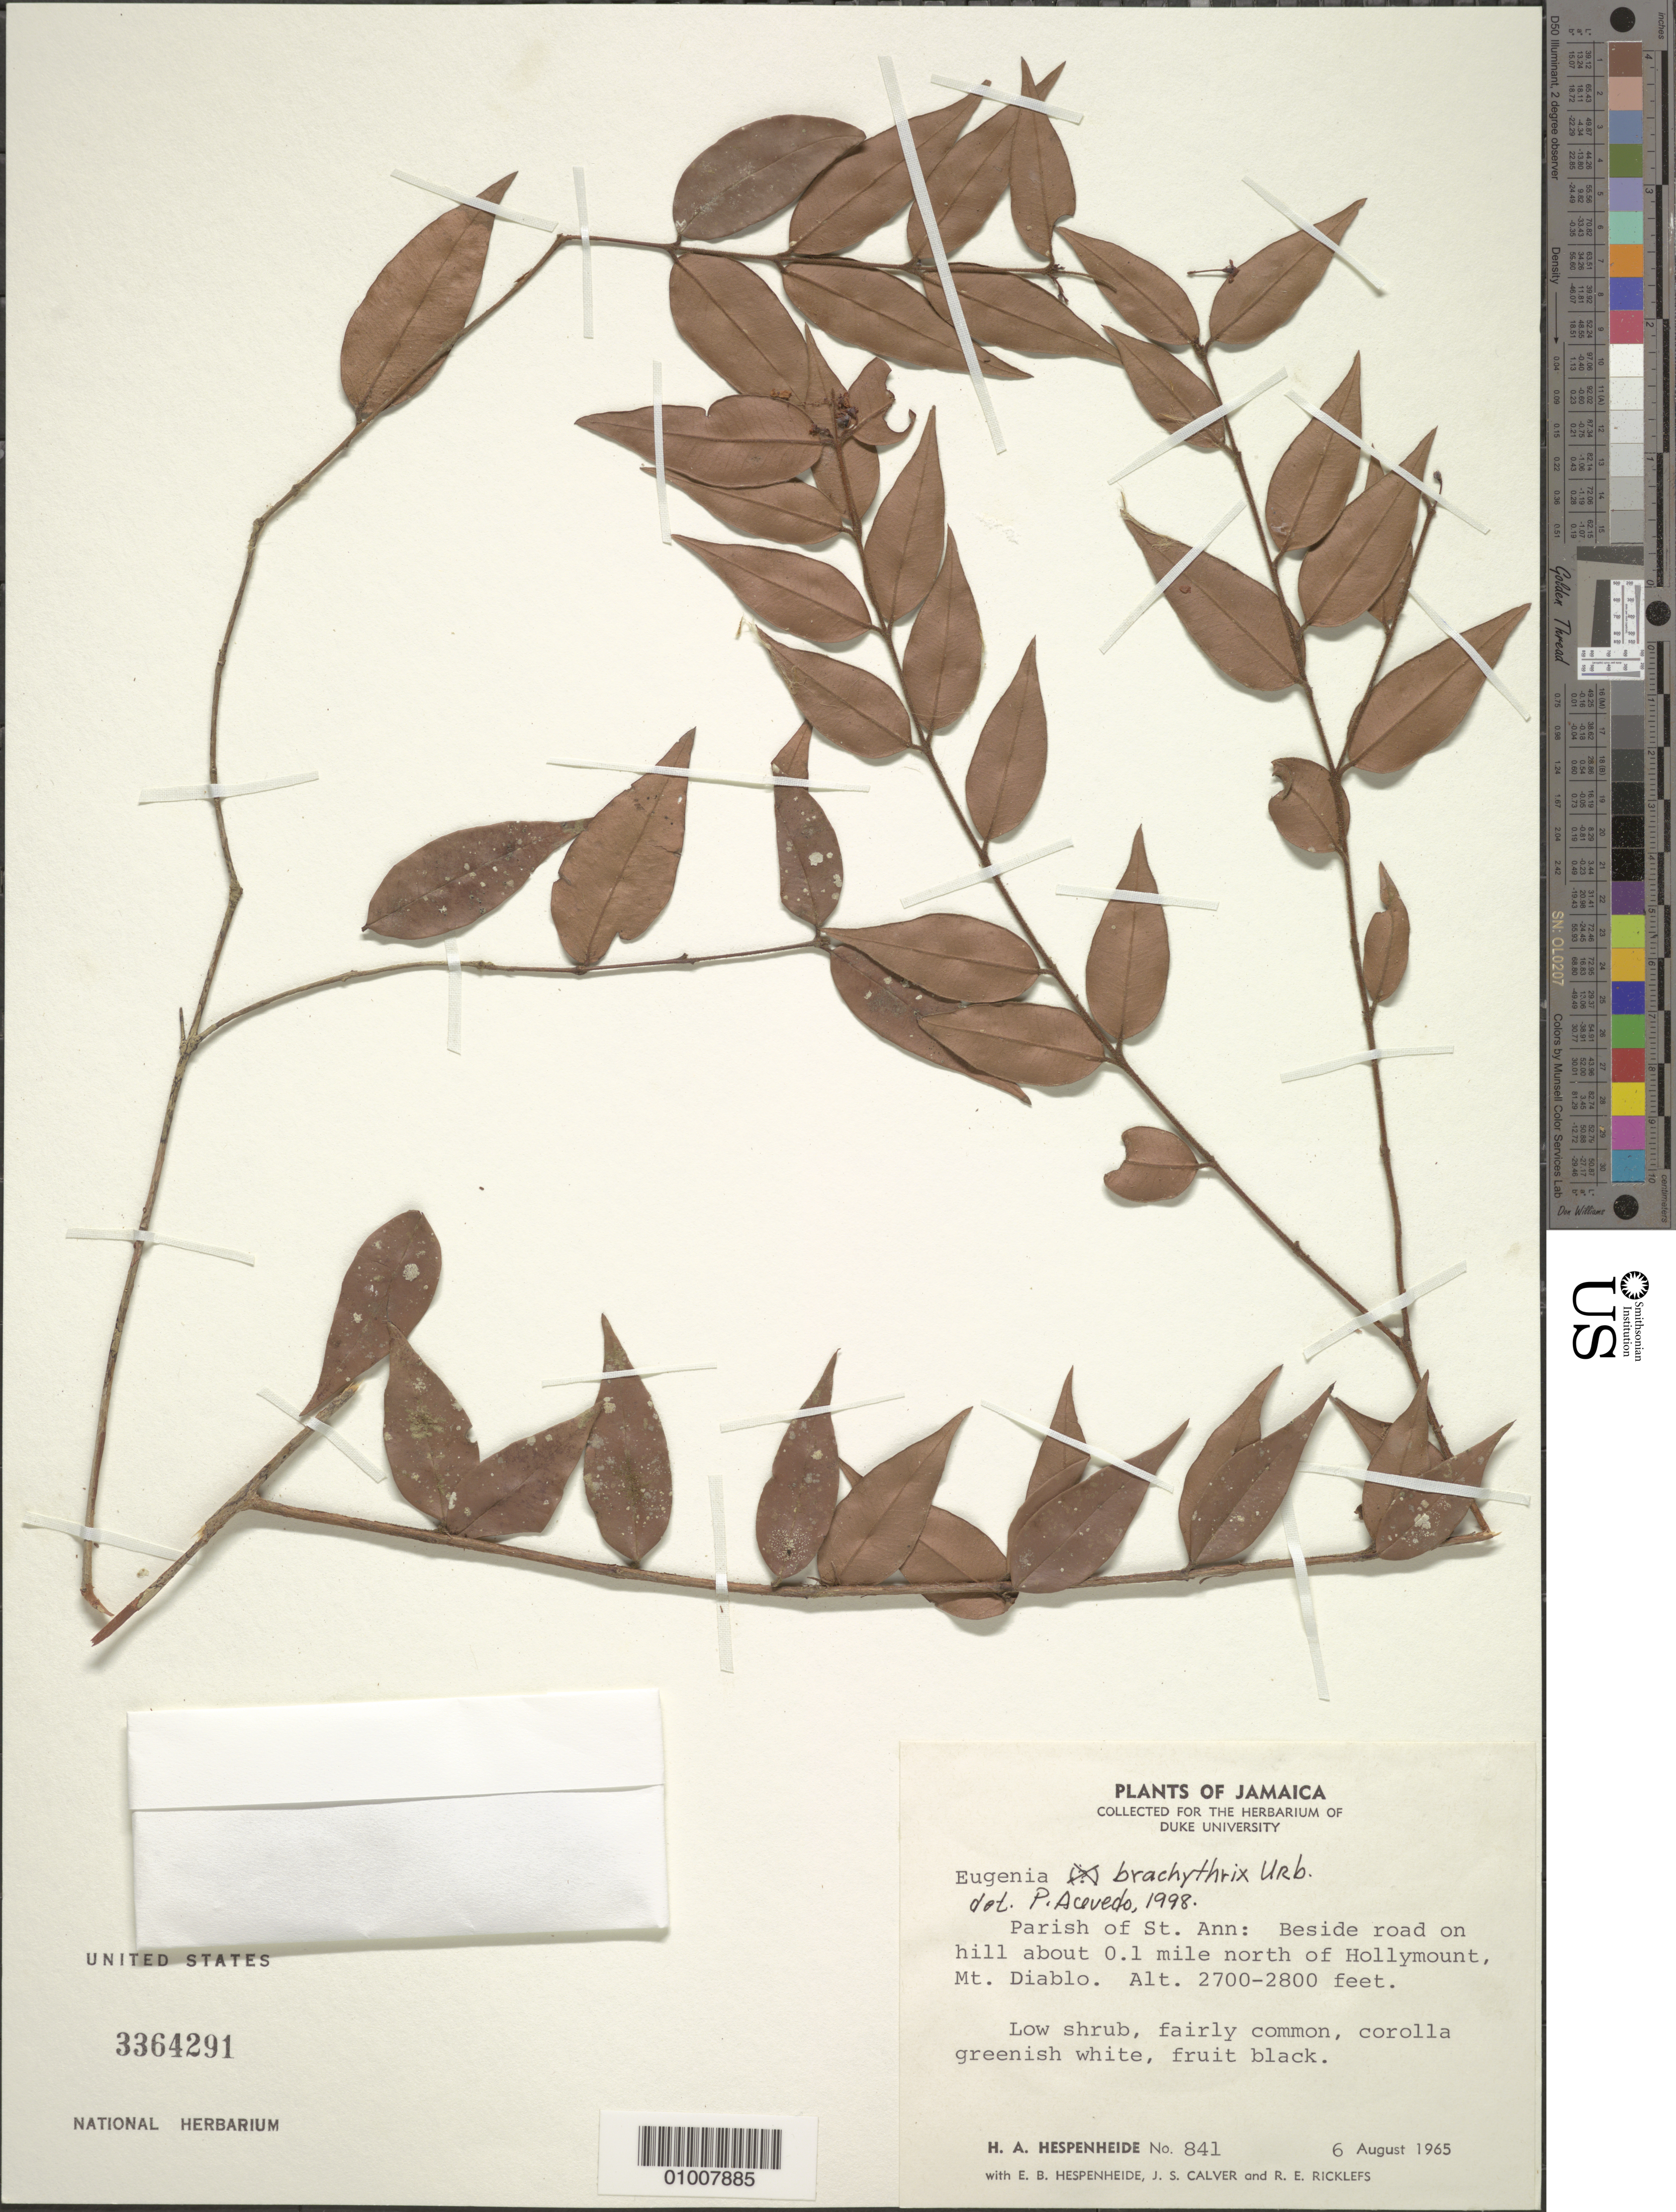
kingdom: Plantae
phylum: Tracheophyta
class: Magnoliopsida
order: Myrtales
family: Myrtaceae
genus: Eugenia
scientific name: Eugenia brachythrix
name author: Urb.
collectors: H. A. Hespenheide, E. Hespenheide, J. Calver & R. Ricklefs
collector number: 841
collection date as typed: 06 Aug 1965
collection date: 1965-08-06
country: Jamaica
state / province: Saint Ann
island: Jamaica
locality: Beside road about 0.1 mi. north of Hollymount, Mt. Diablo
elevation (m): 823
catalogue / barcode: US 3364291